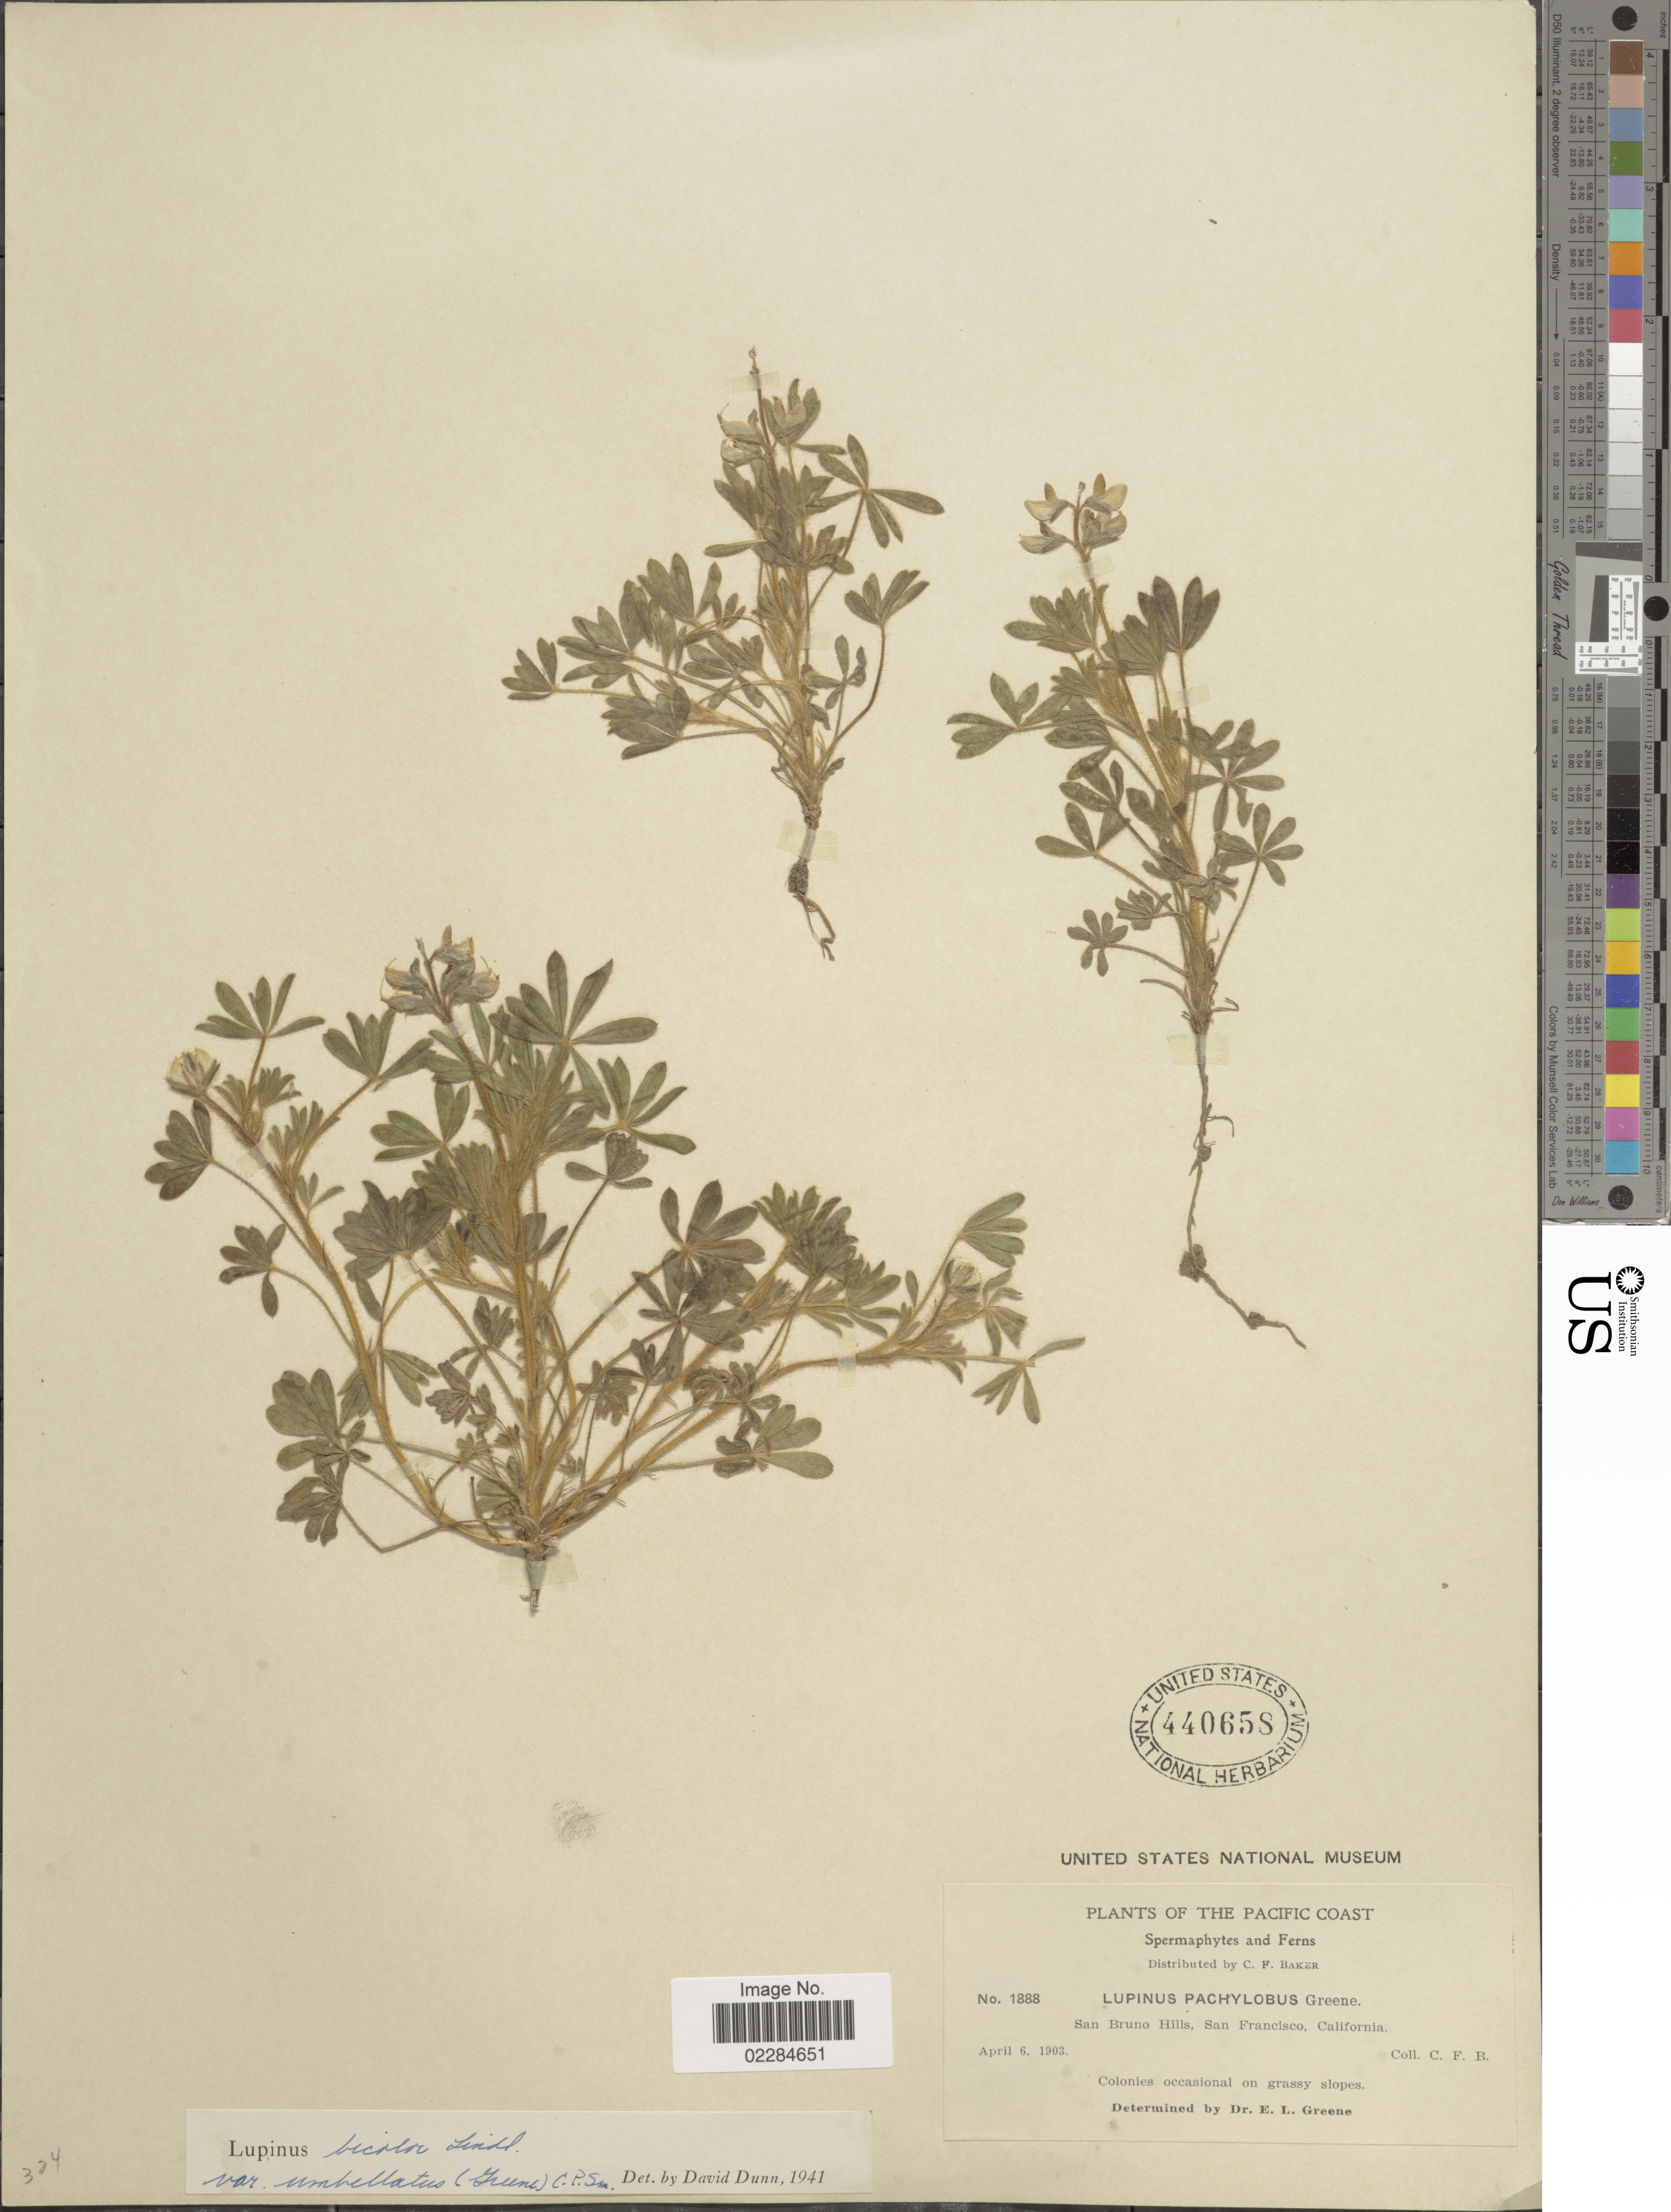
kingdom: Plantae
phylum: Tracheophyta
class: Magnoliopsida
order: Fabales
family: Fabaceae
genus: Lupinus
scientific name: Lupinus bicolor var. umbellatus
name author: (Greene) C.P. Sm.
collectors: C. F. Baker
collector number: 1888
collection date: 1903-04-06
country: United States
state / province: California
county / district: San Francisco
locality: The Pacific Coast. San Bruno Hills, San Francisco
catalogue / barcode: US 440658